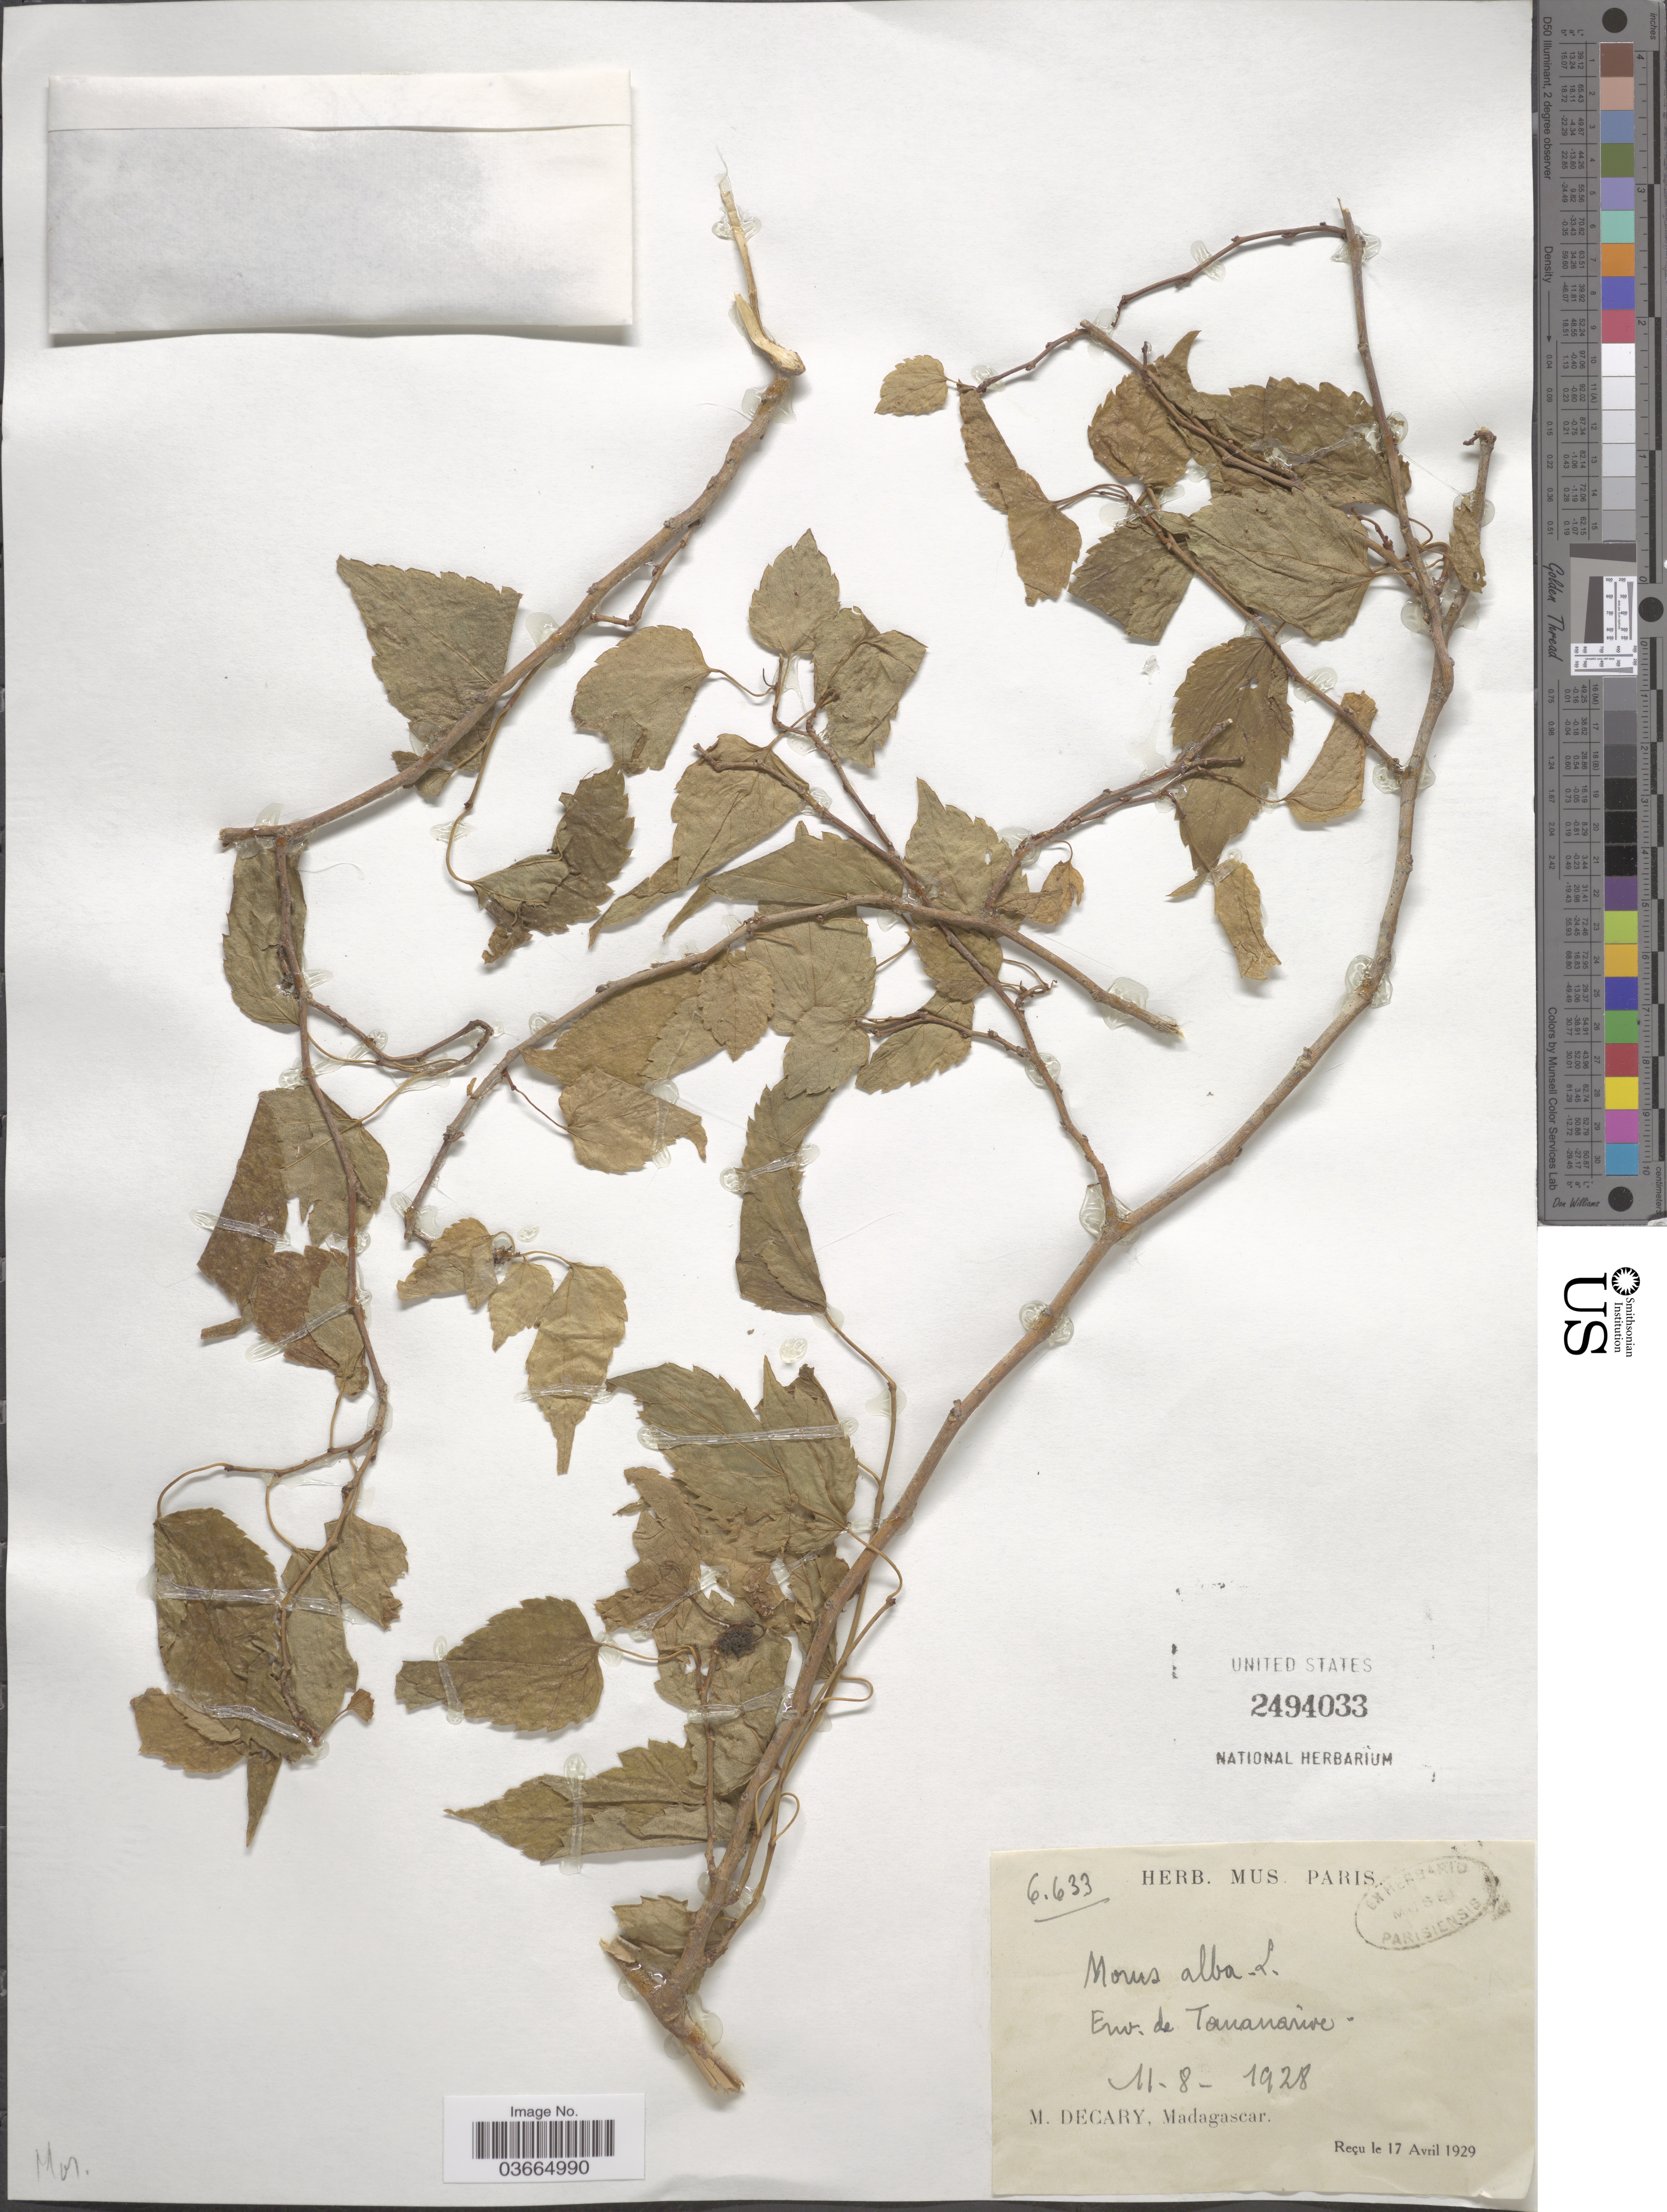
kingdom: Plantae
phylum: Tracheophyta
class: Magnoliopsida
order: Rosales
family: Moraceae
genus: Morus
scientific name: Morus alba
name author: L.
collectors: R. Decary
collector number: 6633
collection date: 1928-08-11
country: Madagascar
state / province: Analamanga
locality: Env. de Tananarive. Antananarivo.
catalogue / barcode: US 2494033